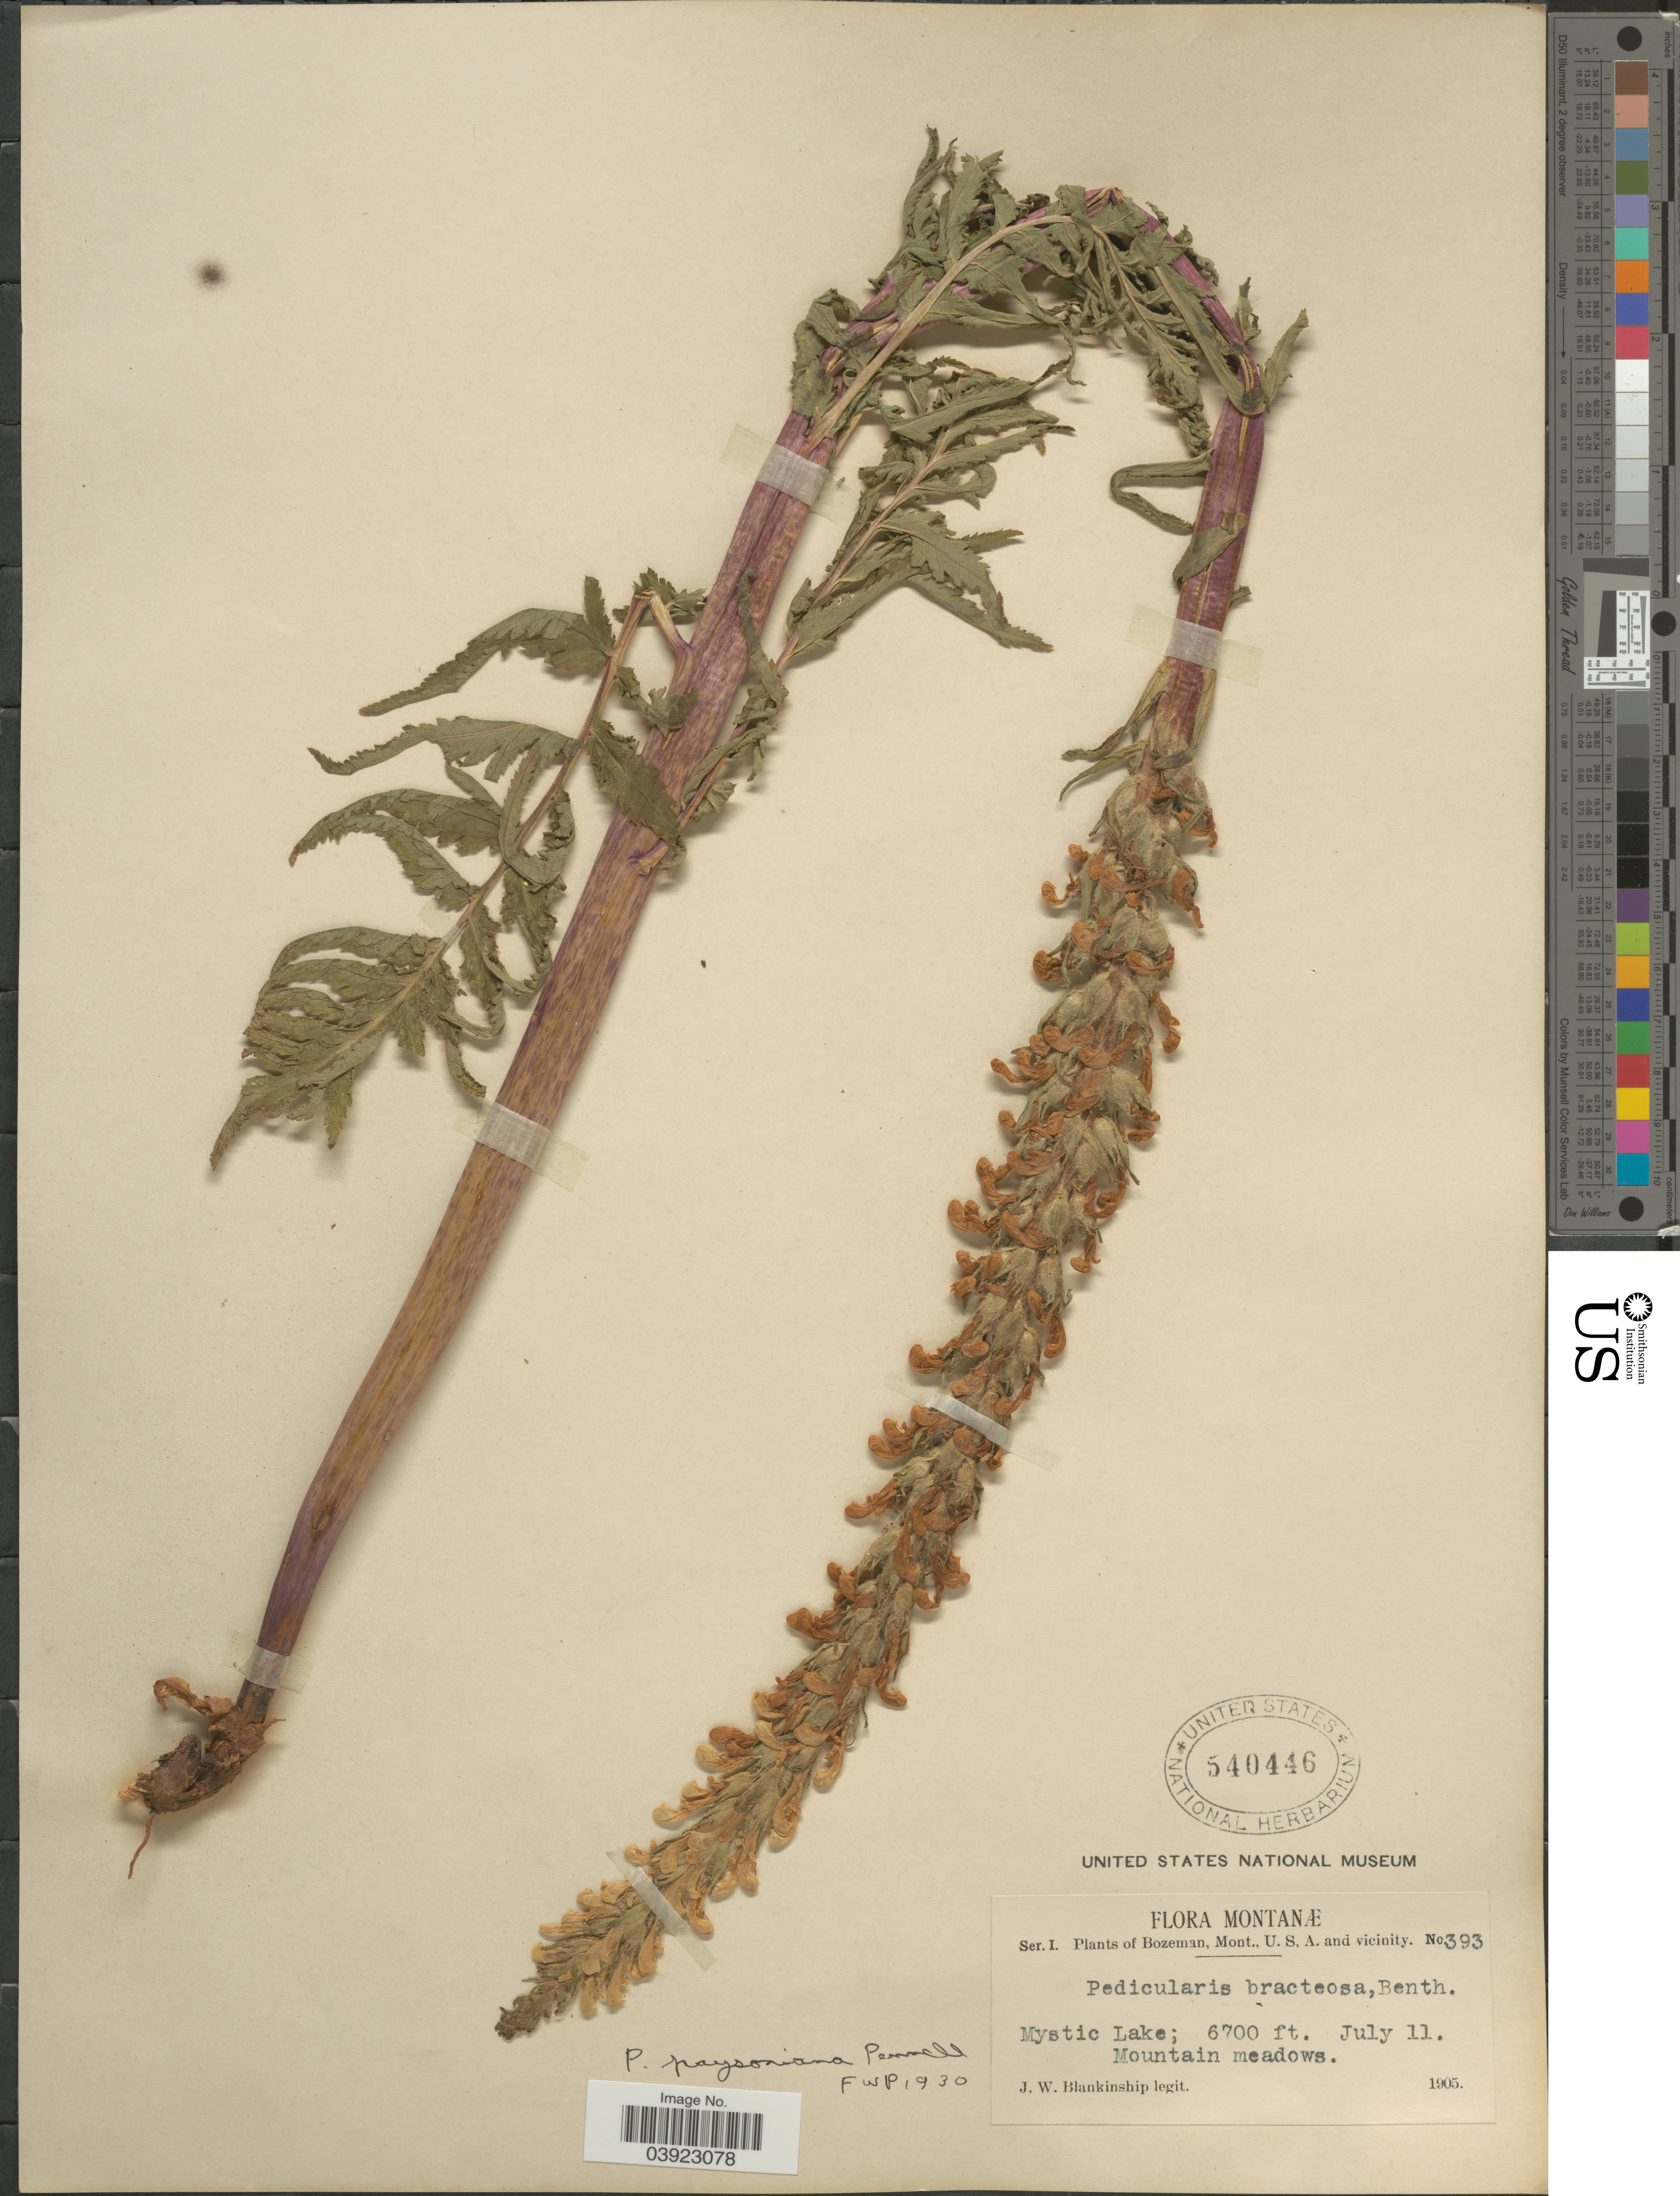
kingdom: Plantae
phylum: Tracheophyta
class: Magnoliopsida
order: Lamiales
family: Orobanchaceae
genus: Pedicularis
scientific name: Pedicularis paysoniana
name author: Pennell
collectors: J. W. Blankinship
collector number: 393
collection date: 1905-07-11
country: United States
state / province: Montana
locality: Bozeman, U.S. A. and vicinity. Mystic Lake.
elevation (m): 2042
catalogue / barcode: US 540446